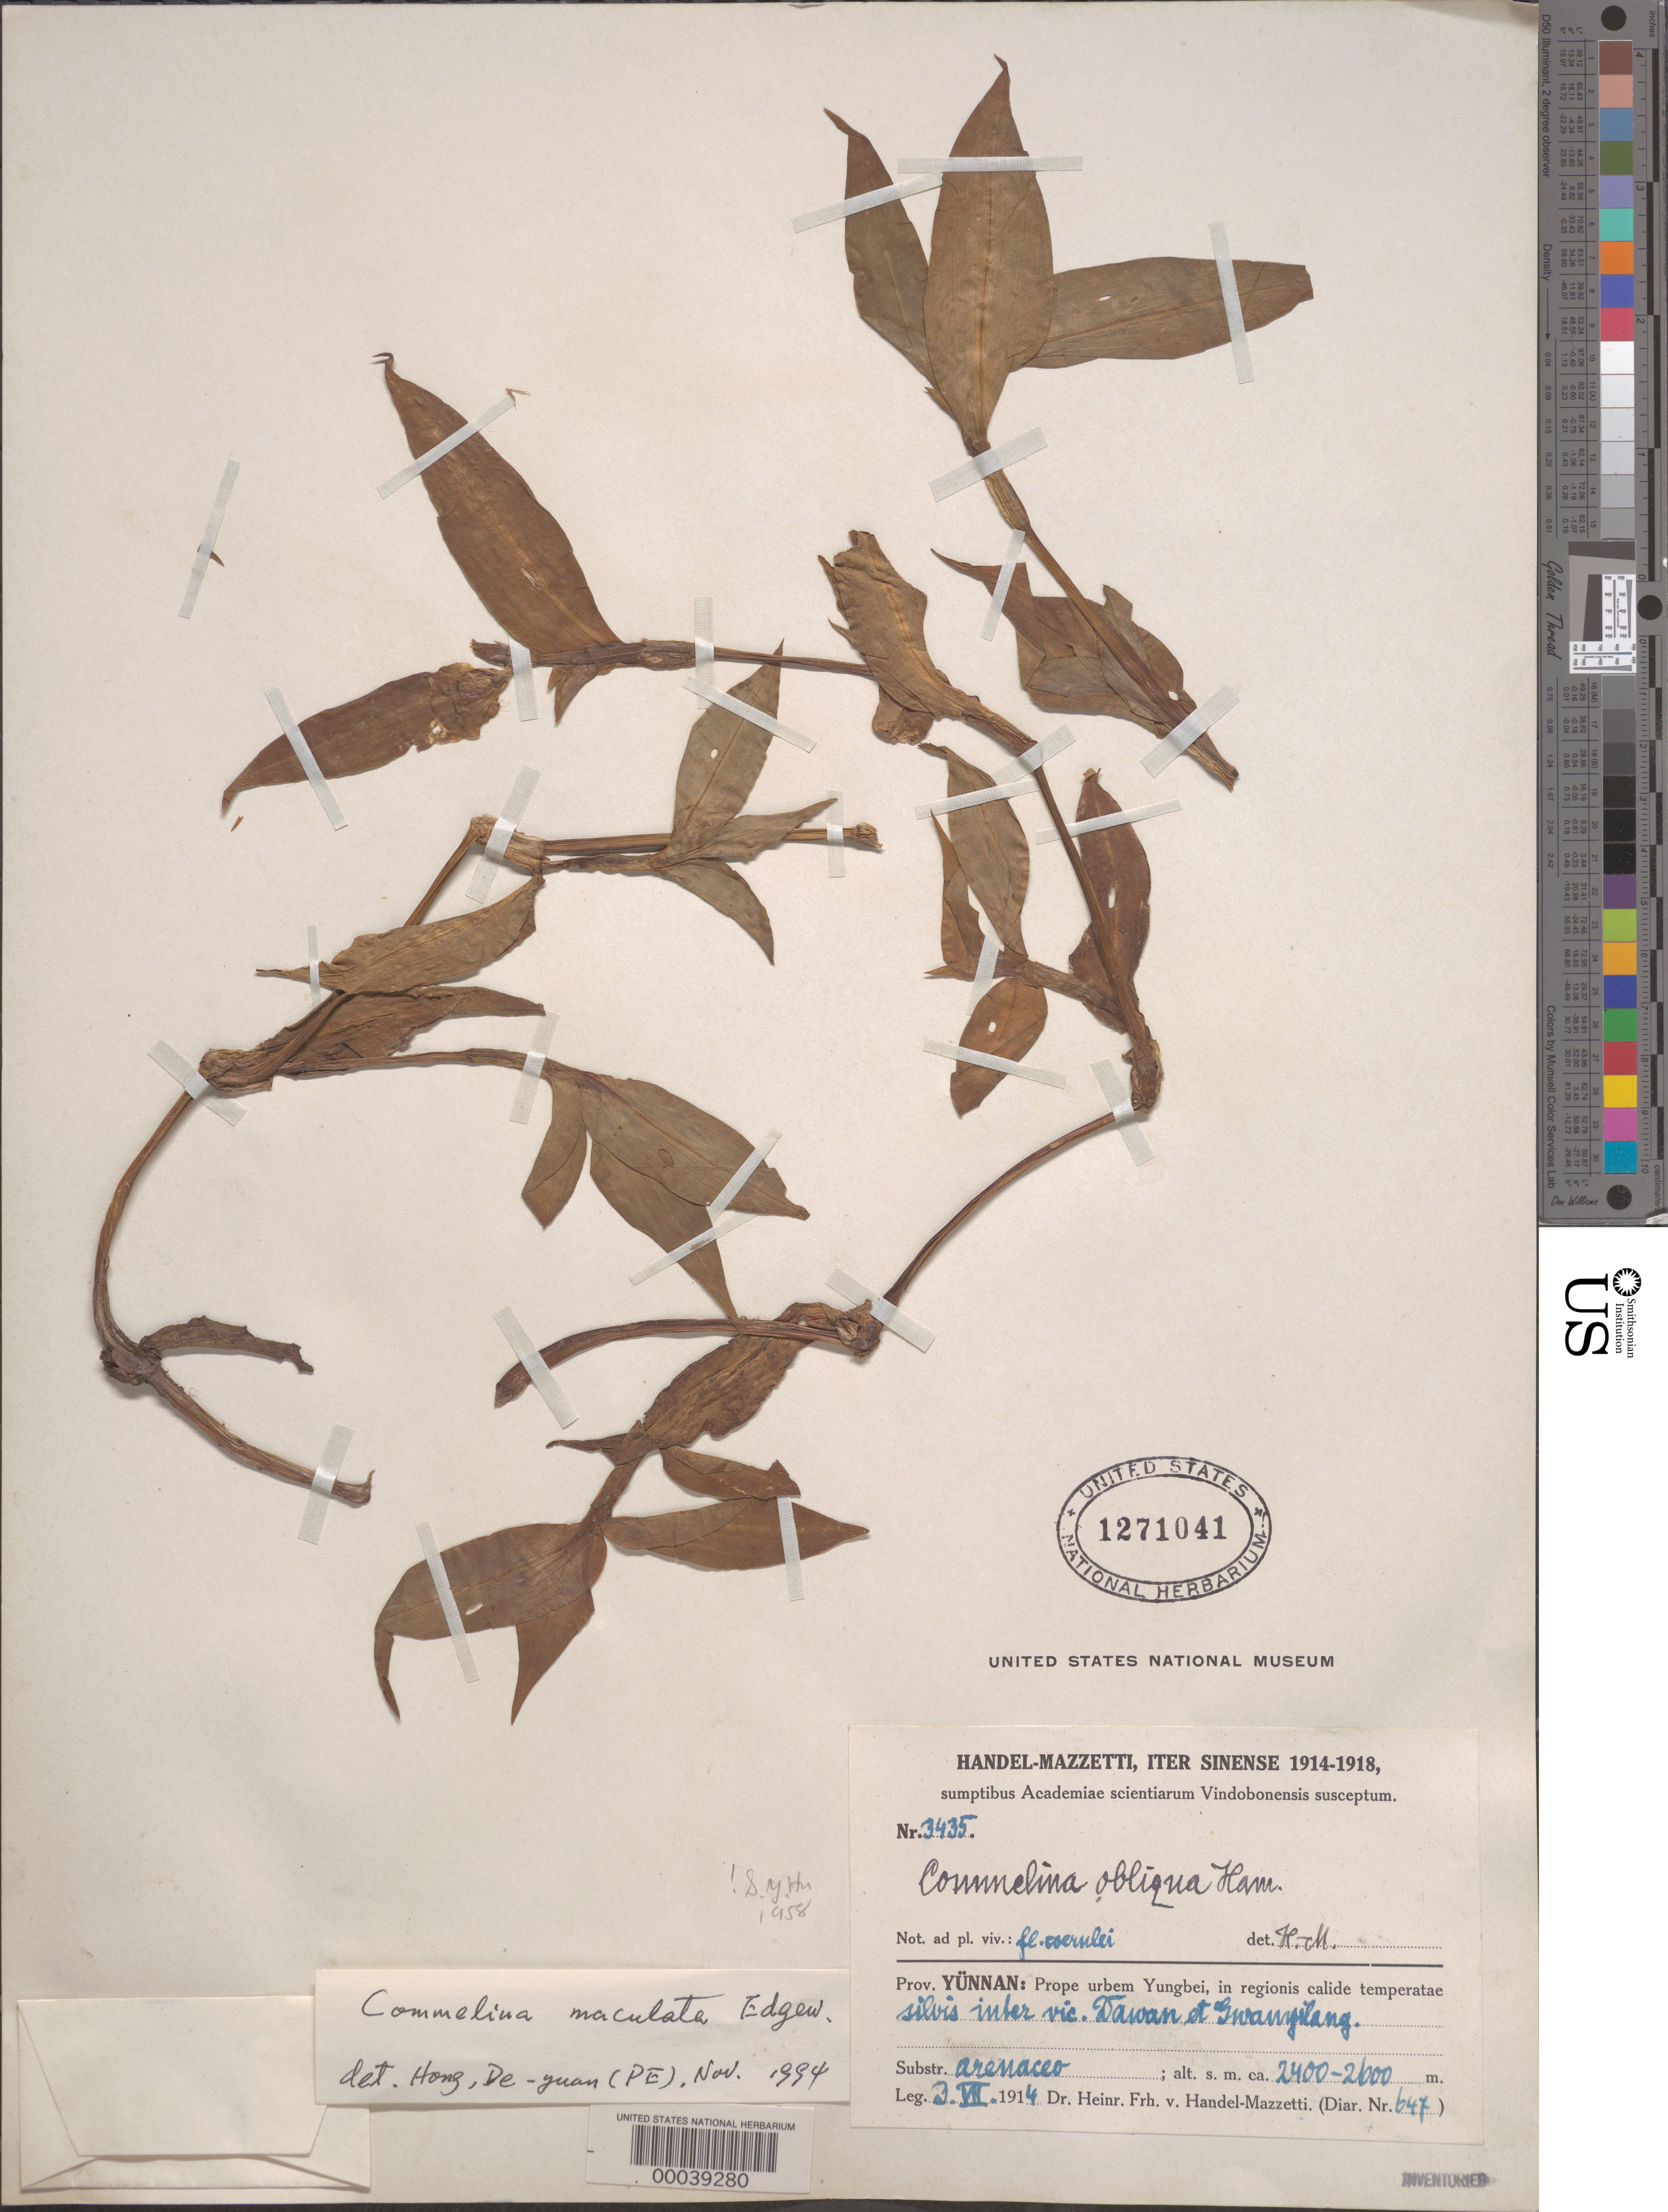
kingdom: Plantae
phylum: Tracheophyta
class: Liliopsida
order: Commelinales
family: Commelinaceae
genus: Commelina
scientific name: Commelina maculata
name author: Edgew.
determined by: Hong, D. Y.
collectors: H. Handel-Mazzetti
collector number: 3435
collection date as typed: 03 Jul 1914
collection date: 1914-07-03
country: China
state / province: Yunnan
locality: Yungbei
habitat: Sandy soil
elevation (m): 2400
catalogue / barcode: US 1271041